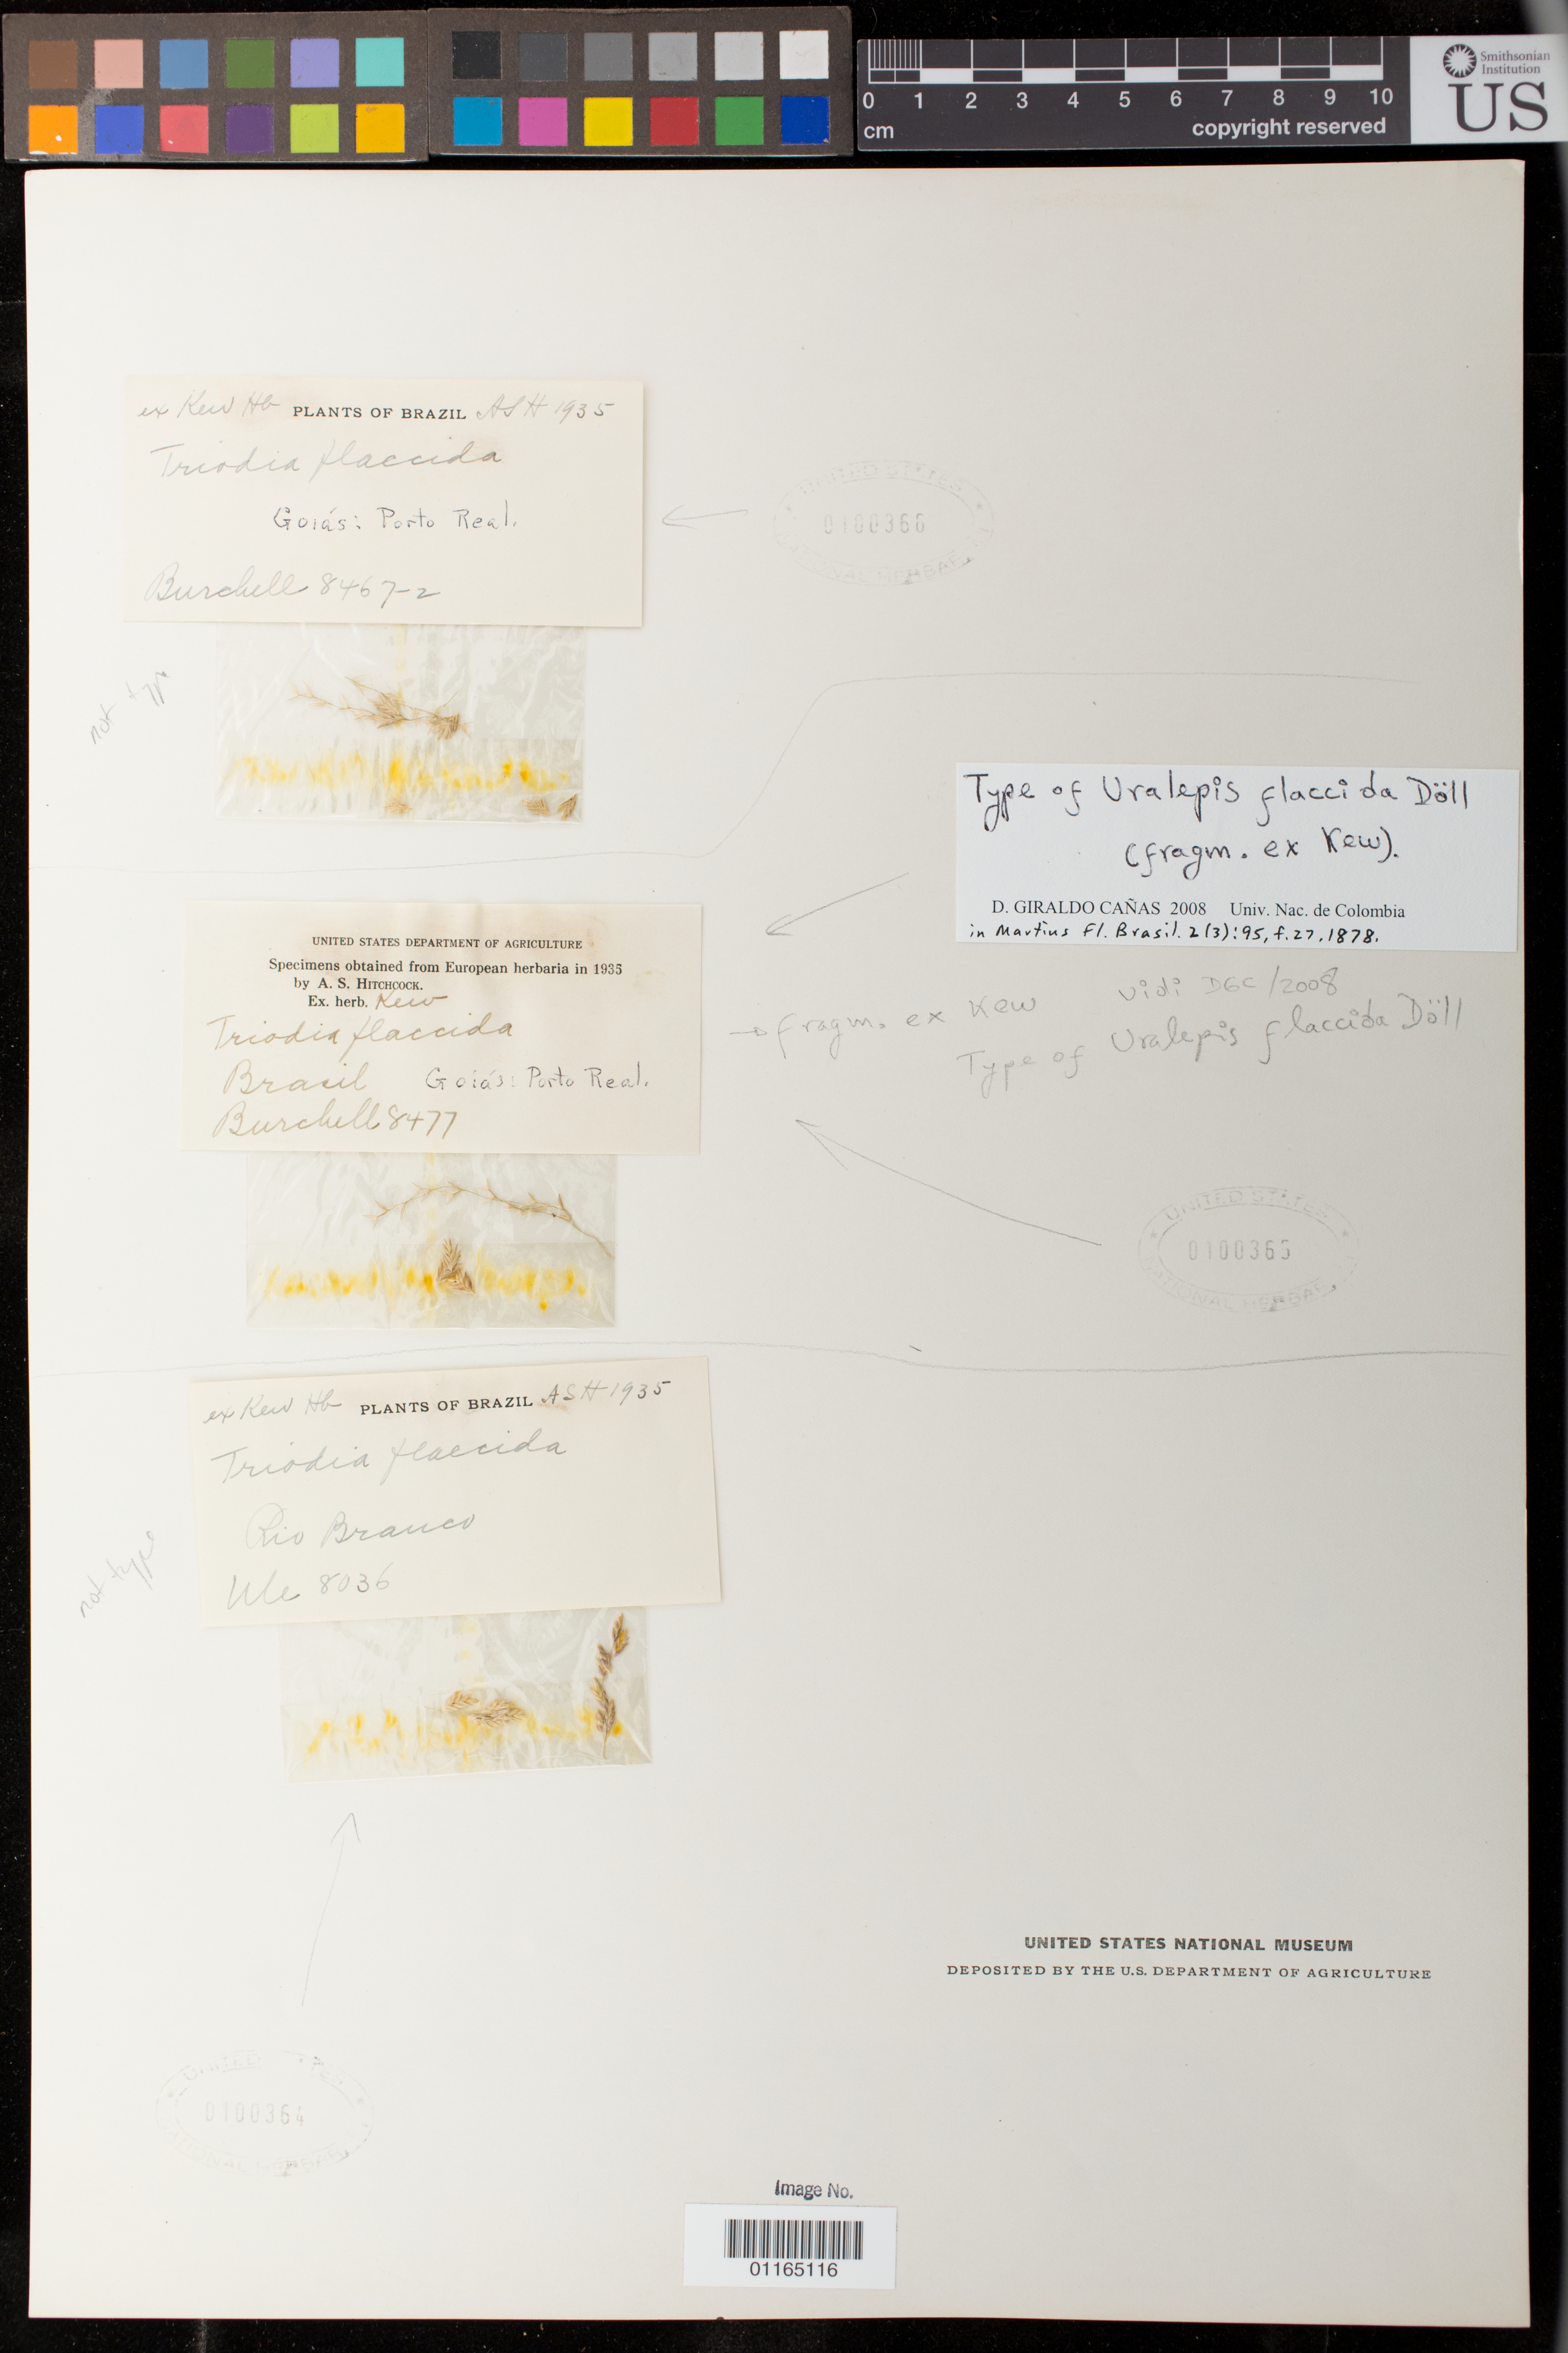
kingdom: Plantae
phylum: Tracheophyta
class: Liliopsida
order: Poales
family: Poaceae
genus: Uralepis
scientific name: Uralepis flaccida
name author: Döll in Mart.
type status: Type Collection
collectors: W. J. Burchell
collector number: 8477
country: Brazil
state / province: Goiás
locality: Porto Real.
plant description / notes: Fragmentary material of type specimen ex herb. Kew. Sheet is mounted with 3 elements, one a type of Uralepis flaccida Döll (Burchell 8477, USNH 100365) and the other two apparently not types but possibly original material (Burchell 8467, USNH 100366; Ule 8036, USNH 100364)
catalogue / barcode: US 100365